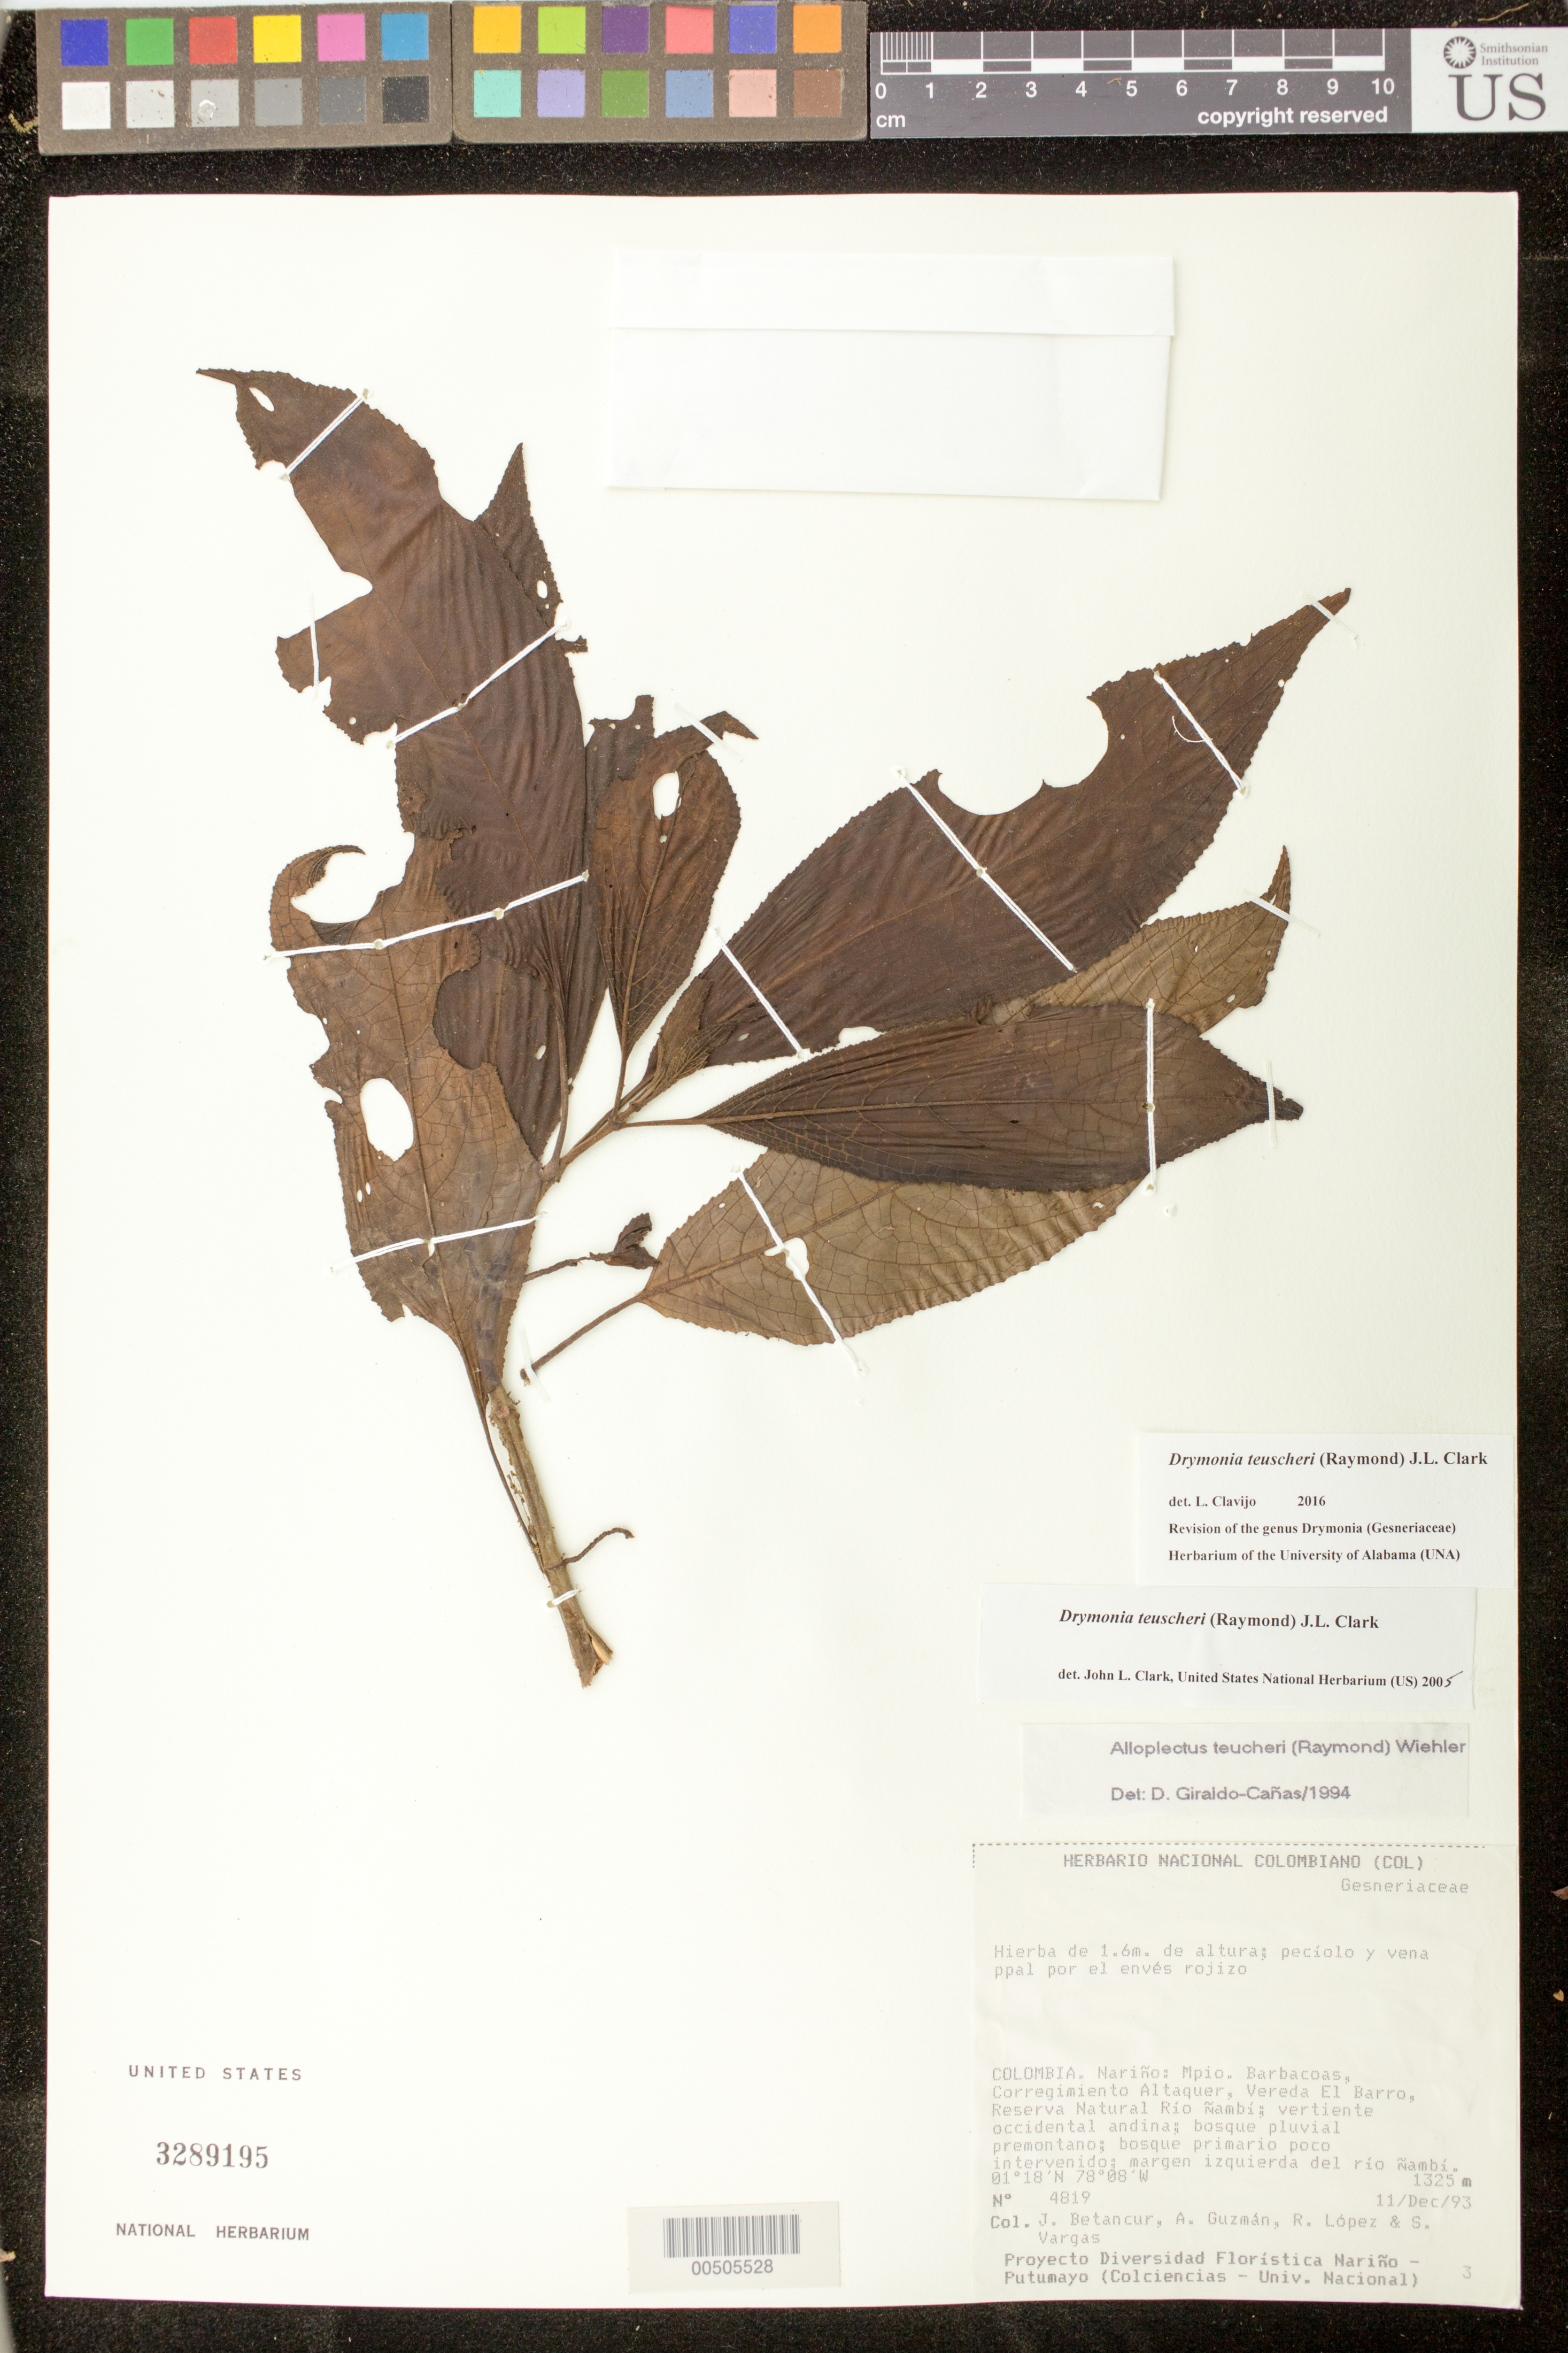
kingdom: Plantae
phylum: Tracheophyta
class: Magnoliopsida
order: Lamiales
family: Gesneriaceae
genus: Drymonia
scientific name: Drymonia teuscheri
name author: (Raymond) J.L. Clark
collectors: J. C. Betancur, A. Guzman, R. Lopez & S. Vargas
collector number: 4819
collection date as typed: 11 Dec 1993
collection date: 1993-12-11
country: Colombia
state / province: Nariño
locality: Barbacoas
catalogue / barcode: US 3289195